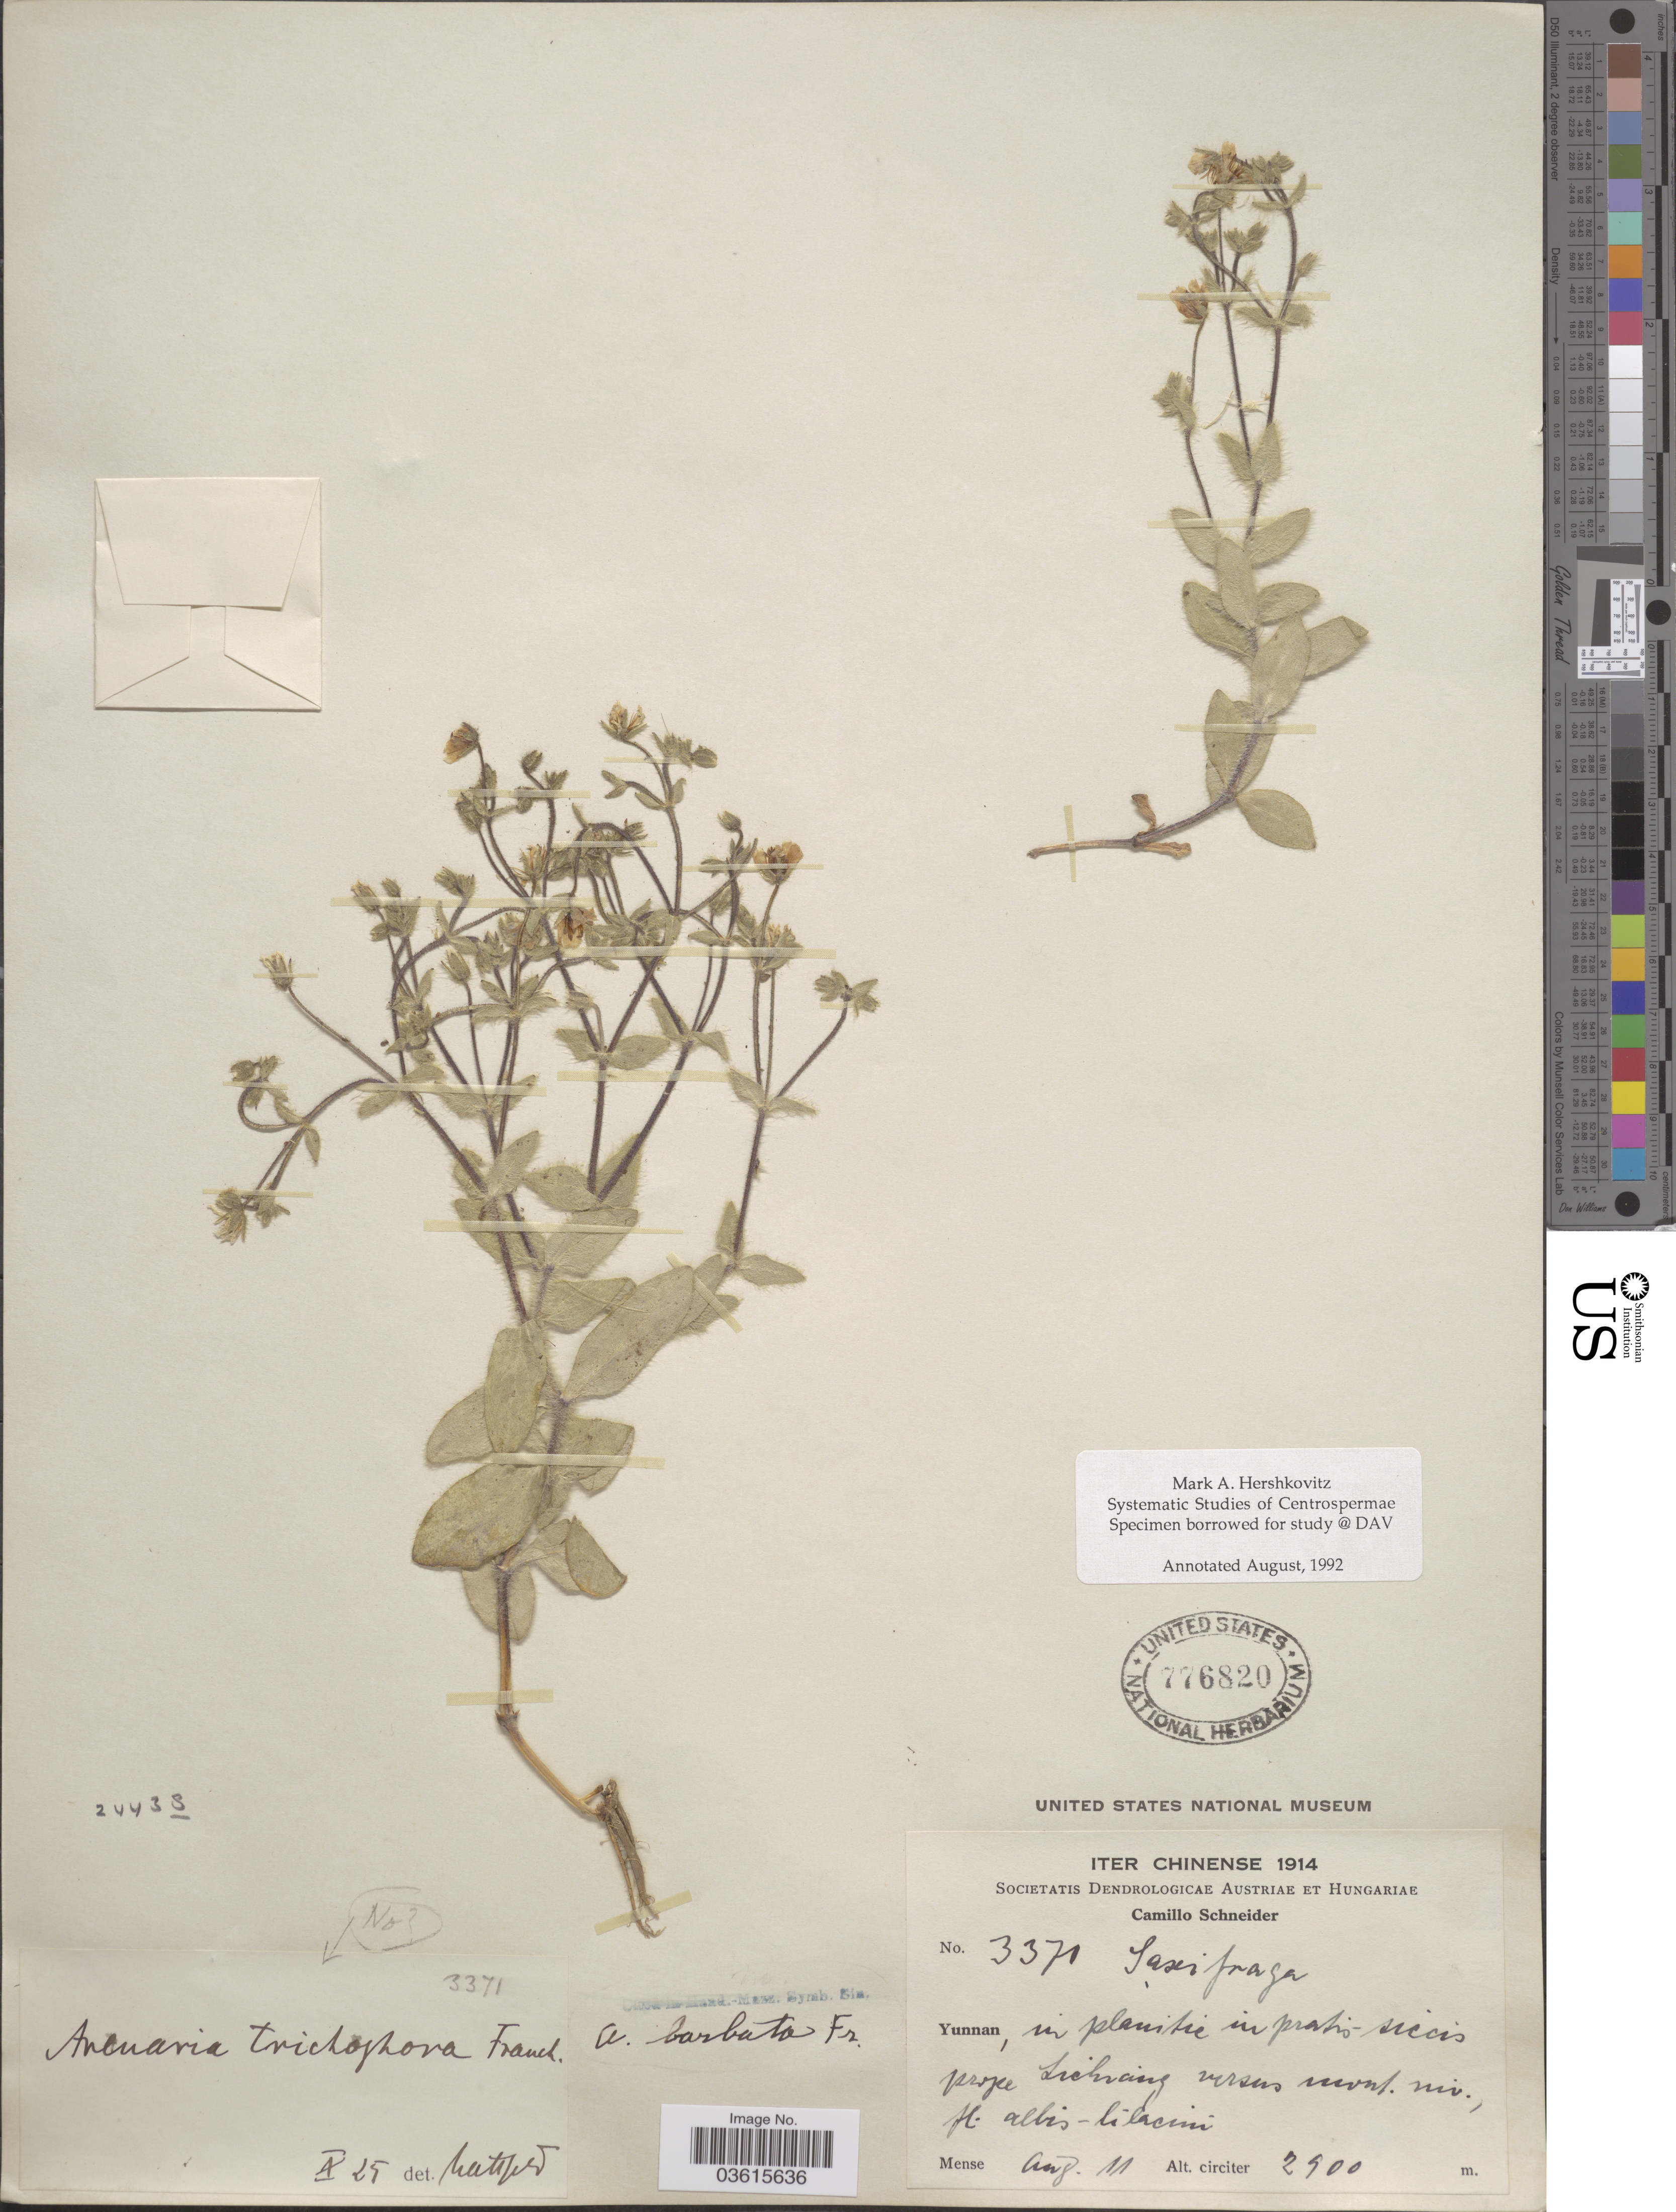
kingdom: Plantae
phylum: Tracheophyta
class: Magnoliopsida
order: Caryophyllales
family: Caryophyllaceae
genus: Odontostemma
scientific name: Odontostemma barbatum var. hirsutissima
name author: (W.W. Sm.) Rabeler & W.L. Wagner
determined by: Strong, Mark T., (BOT), Smithsonian Institution - National Museum of Natural History (UNITED STATES)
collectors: C. K. Schneider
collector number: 3371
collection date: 1914-08-11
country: China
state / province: Yunnan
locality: Prope Lichiang versus mont. niv.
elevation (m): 2900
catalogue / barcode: US 776820